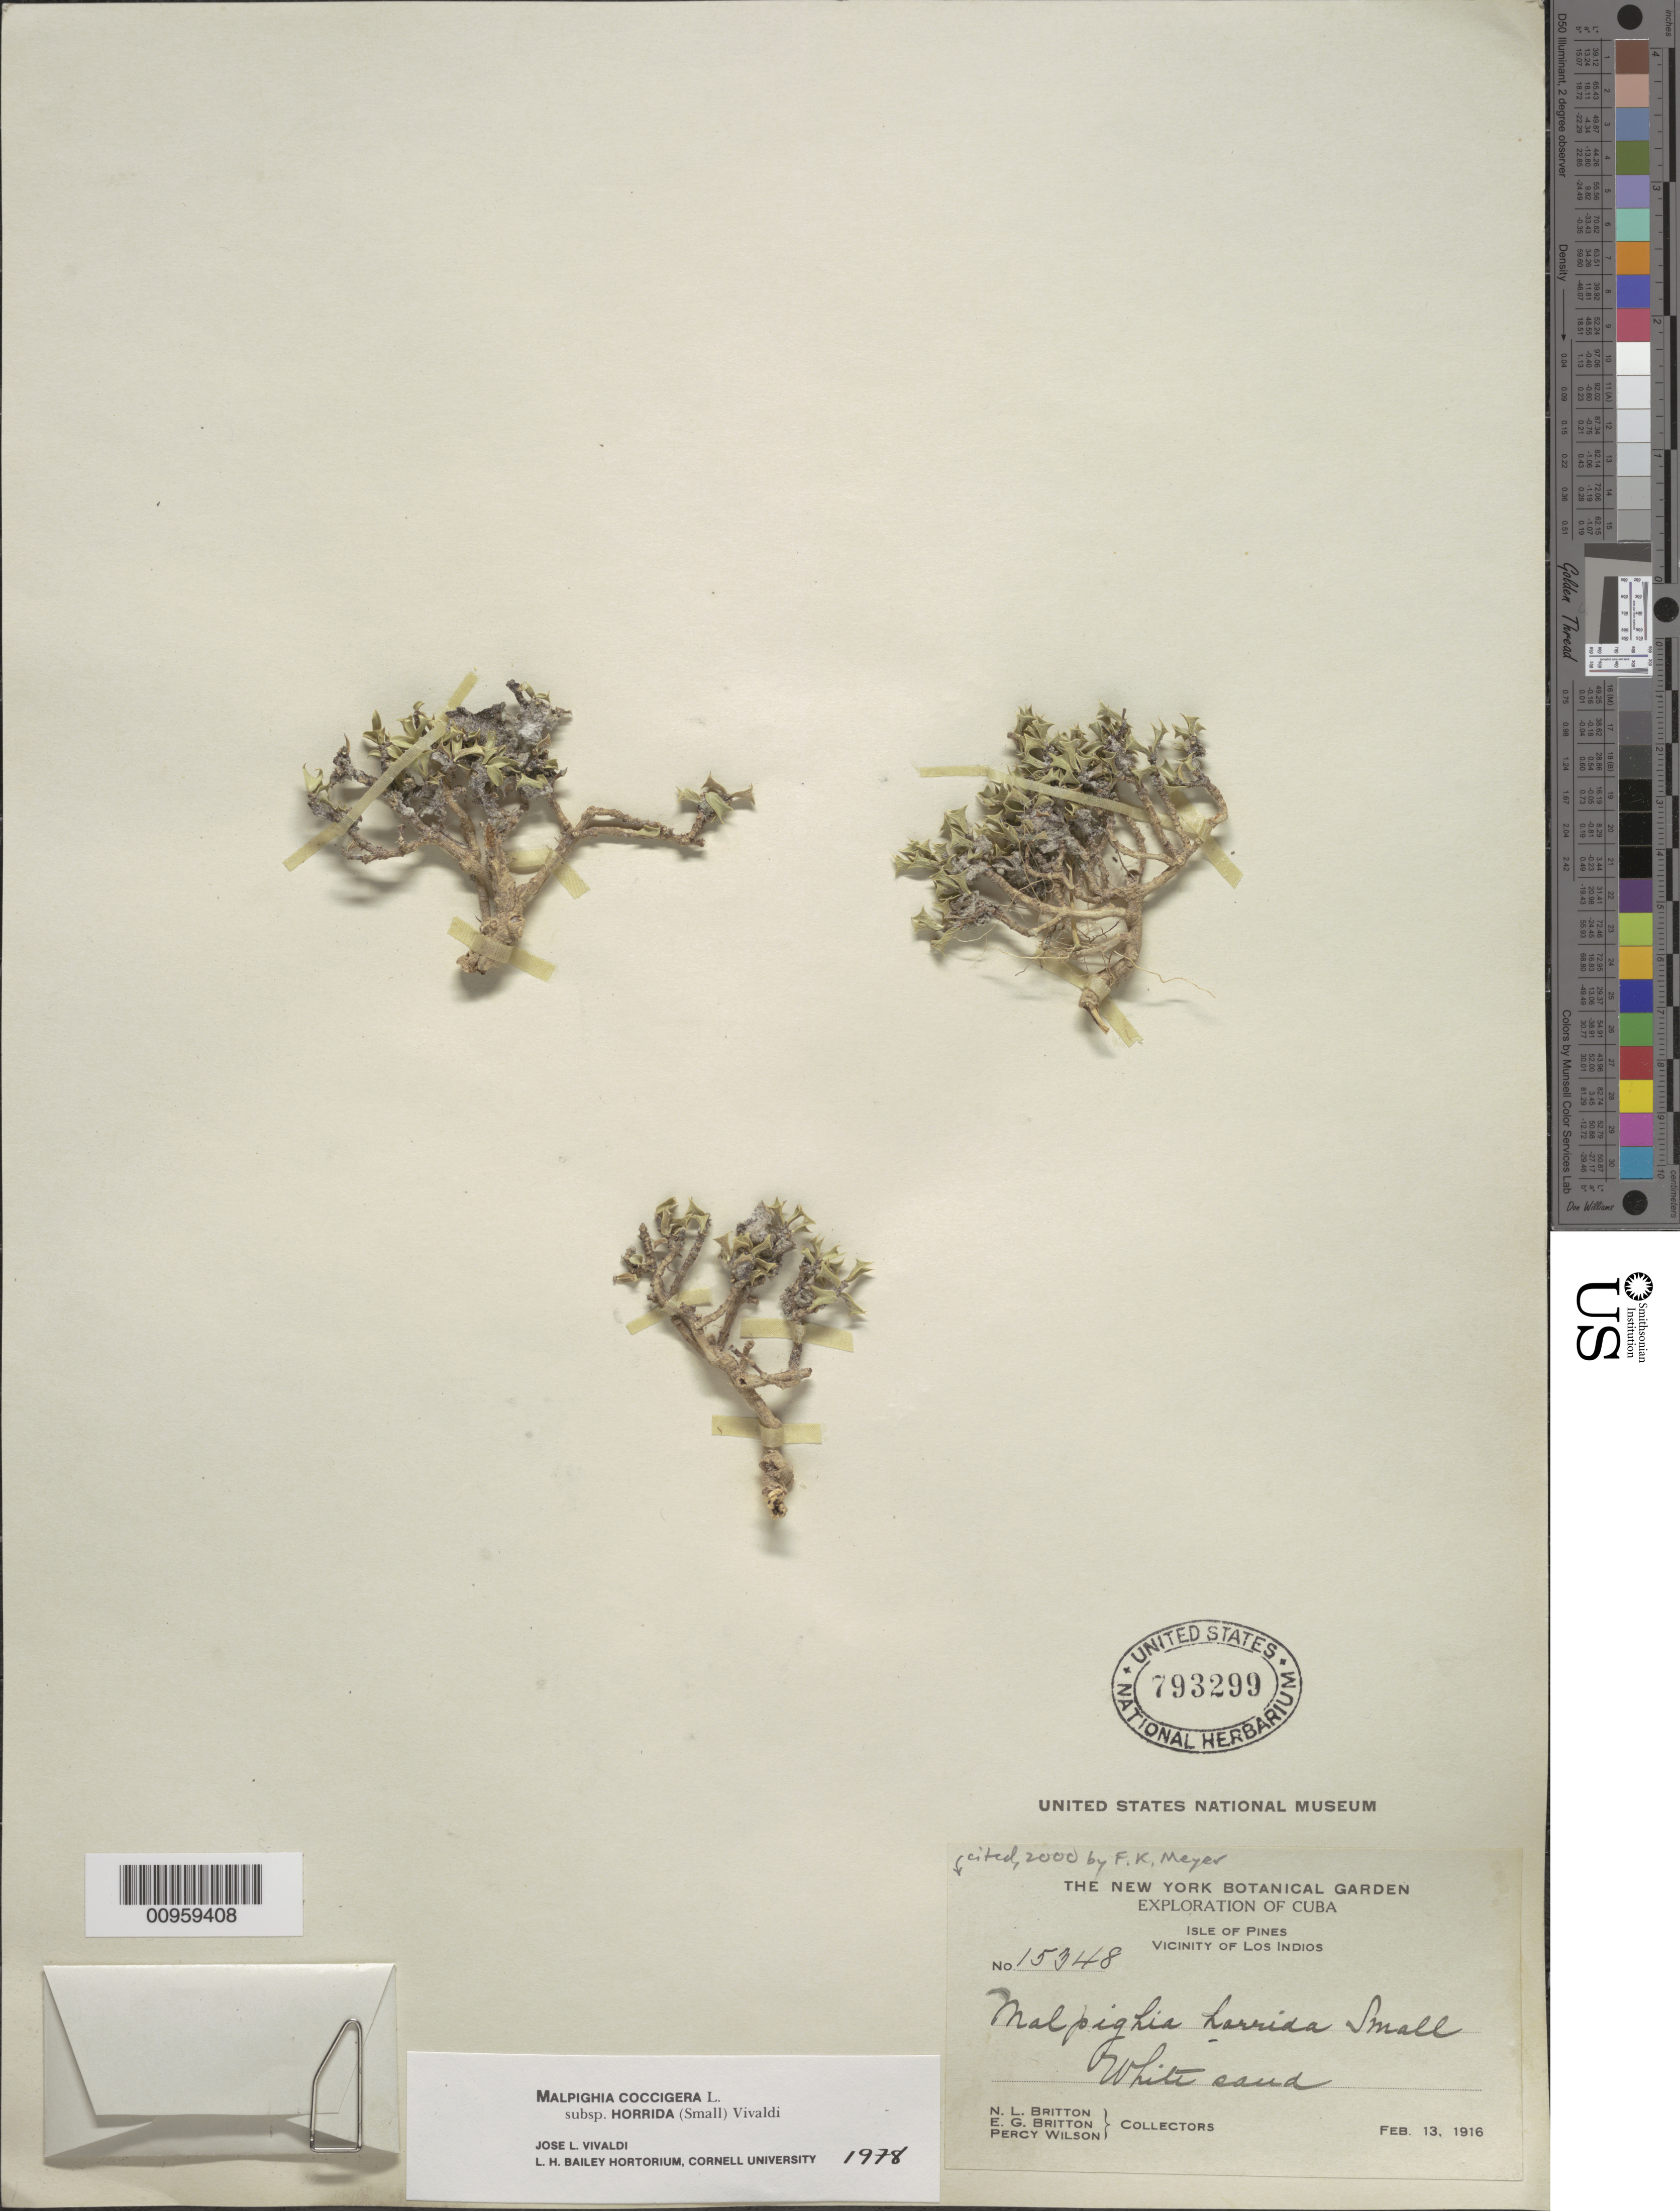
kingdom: Plantae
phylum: Tracheophyta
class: Magnoliopsida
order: Malpighiales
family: Malpighiaceae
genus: Malpighia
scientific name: Malpighia coccigera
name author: L.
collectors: N. Britton, E. G. Britton & P. Wilson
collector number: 15348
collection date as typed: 13 Feb 1916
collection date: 1916-02-13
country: Cuba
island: Isla de la Juventud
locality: Vicinity of Los Indios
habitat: White sand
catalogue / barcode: US 793299